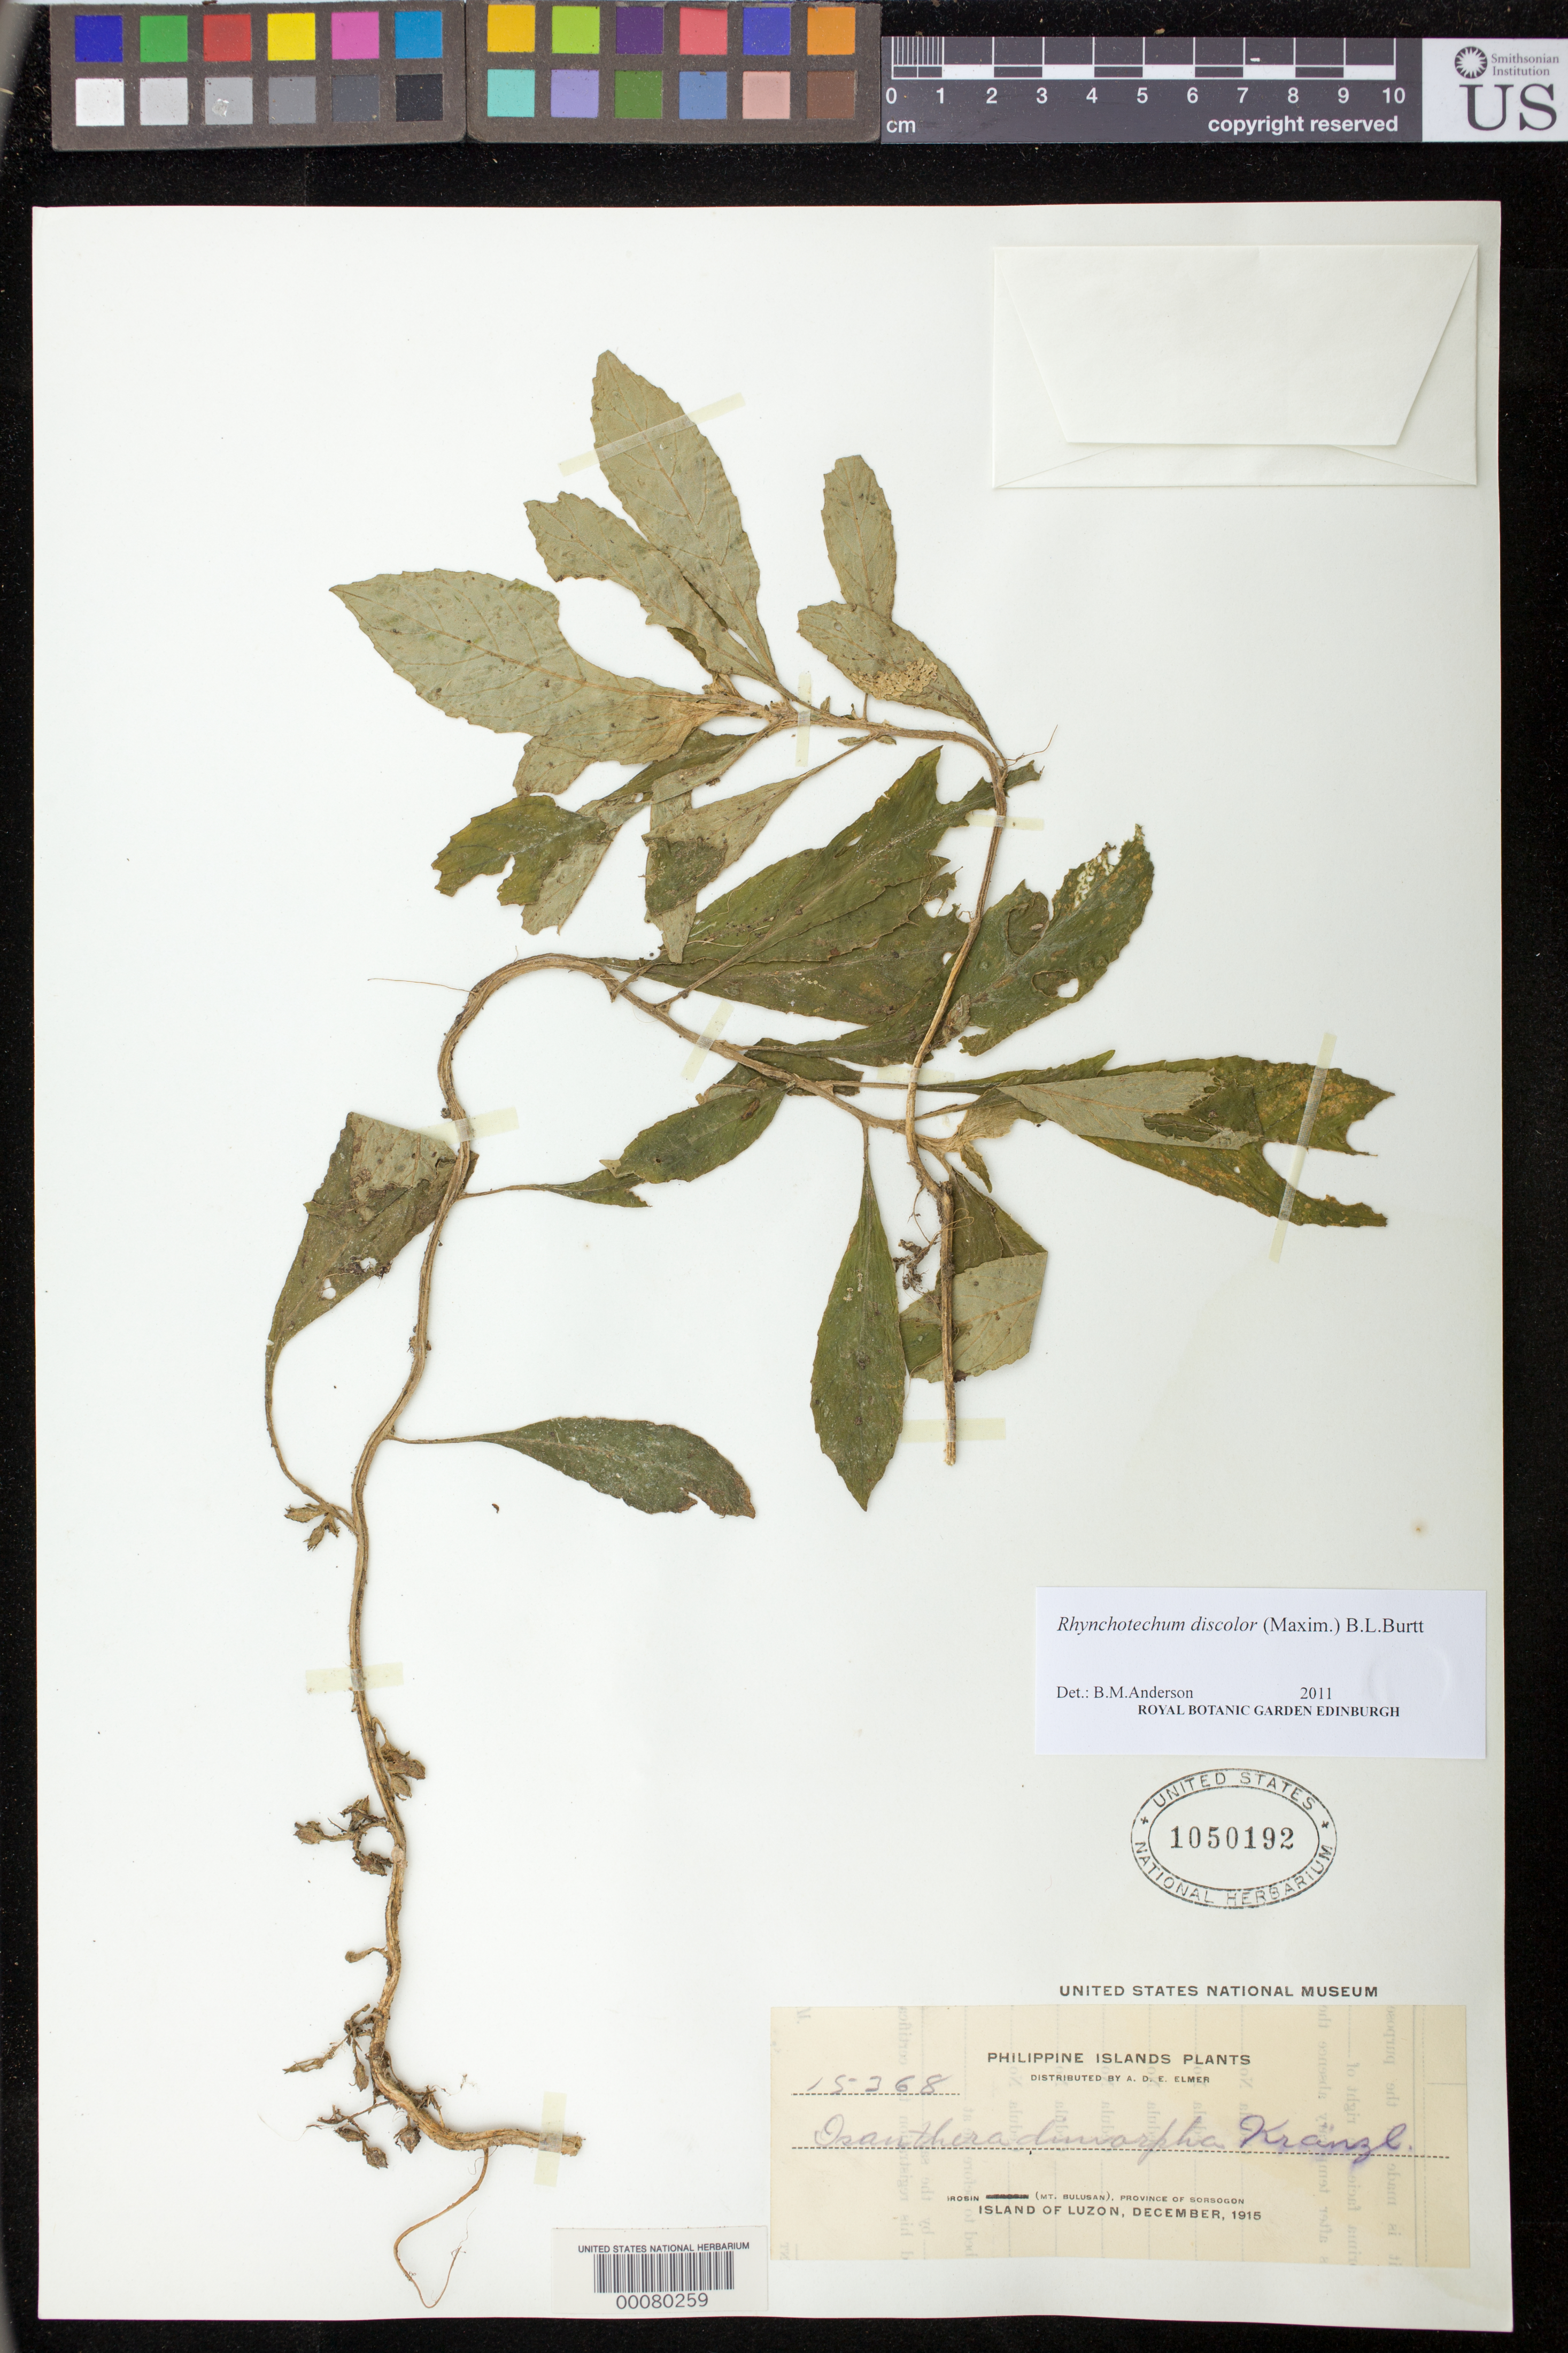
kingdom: Plantae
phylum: Tracheophyta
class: Magnoliopsida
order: Lamiales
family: Gesneriaceae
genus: Rhynchotechum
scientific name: Rhynchotechum discolor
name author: (Maxim.) B.L. Burtt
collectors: A. D. E. Elmer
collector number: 15368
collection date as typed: Dec 1915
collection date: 1915-12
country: Philippines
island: Luzon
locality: Sorsogon, Irosin (mt bulusan)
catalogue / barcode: US 1050192